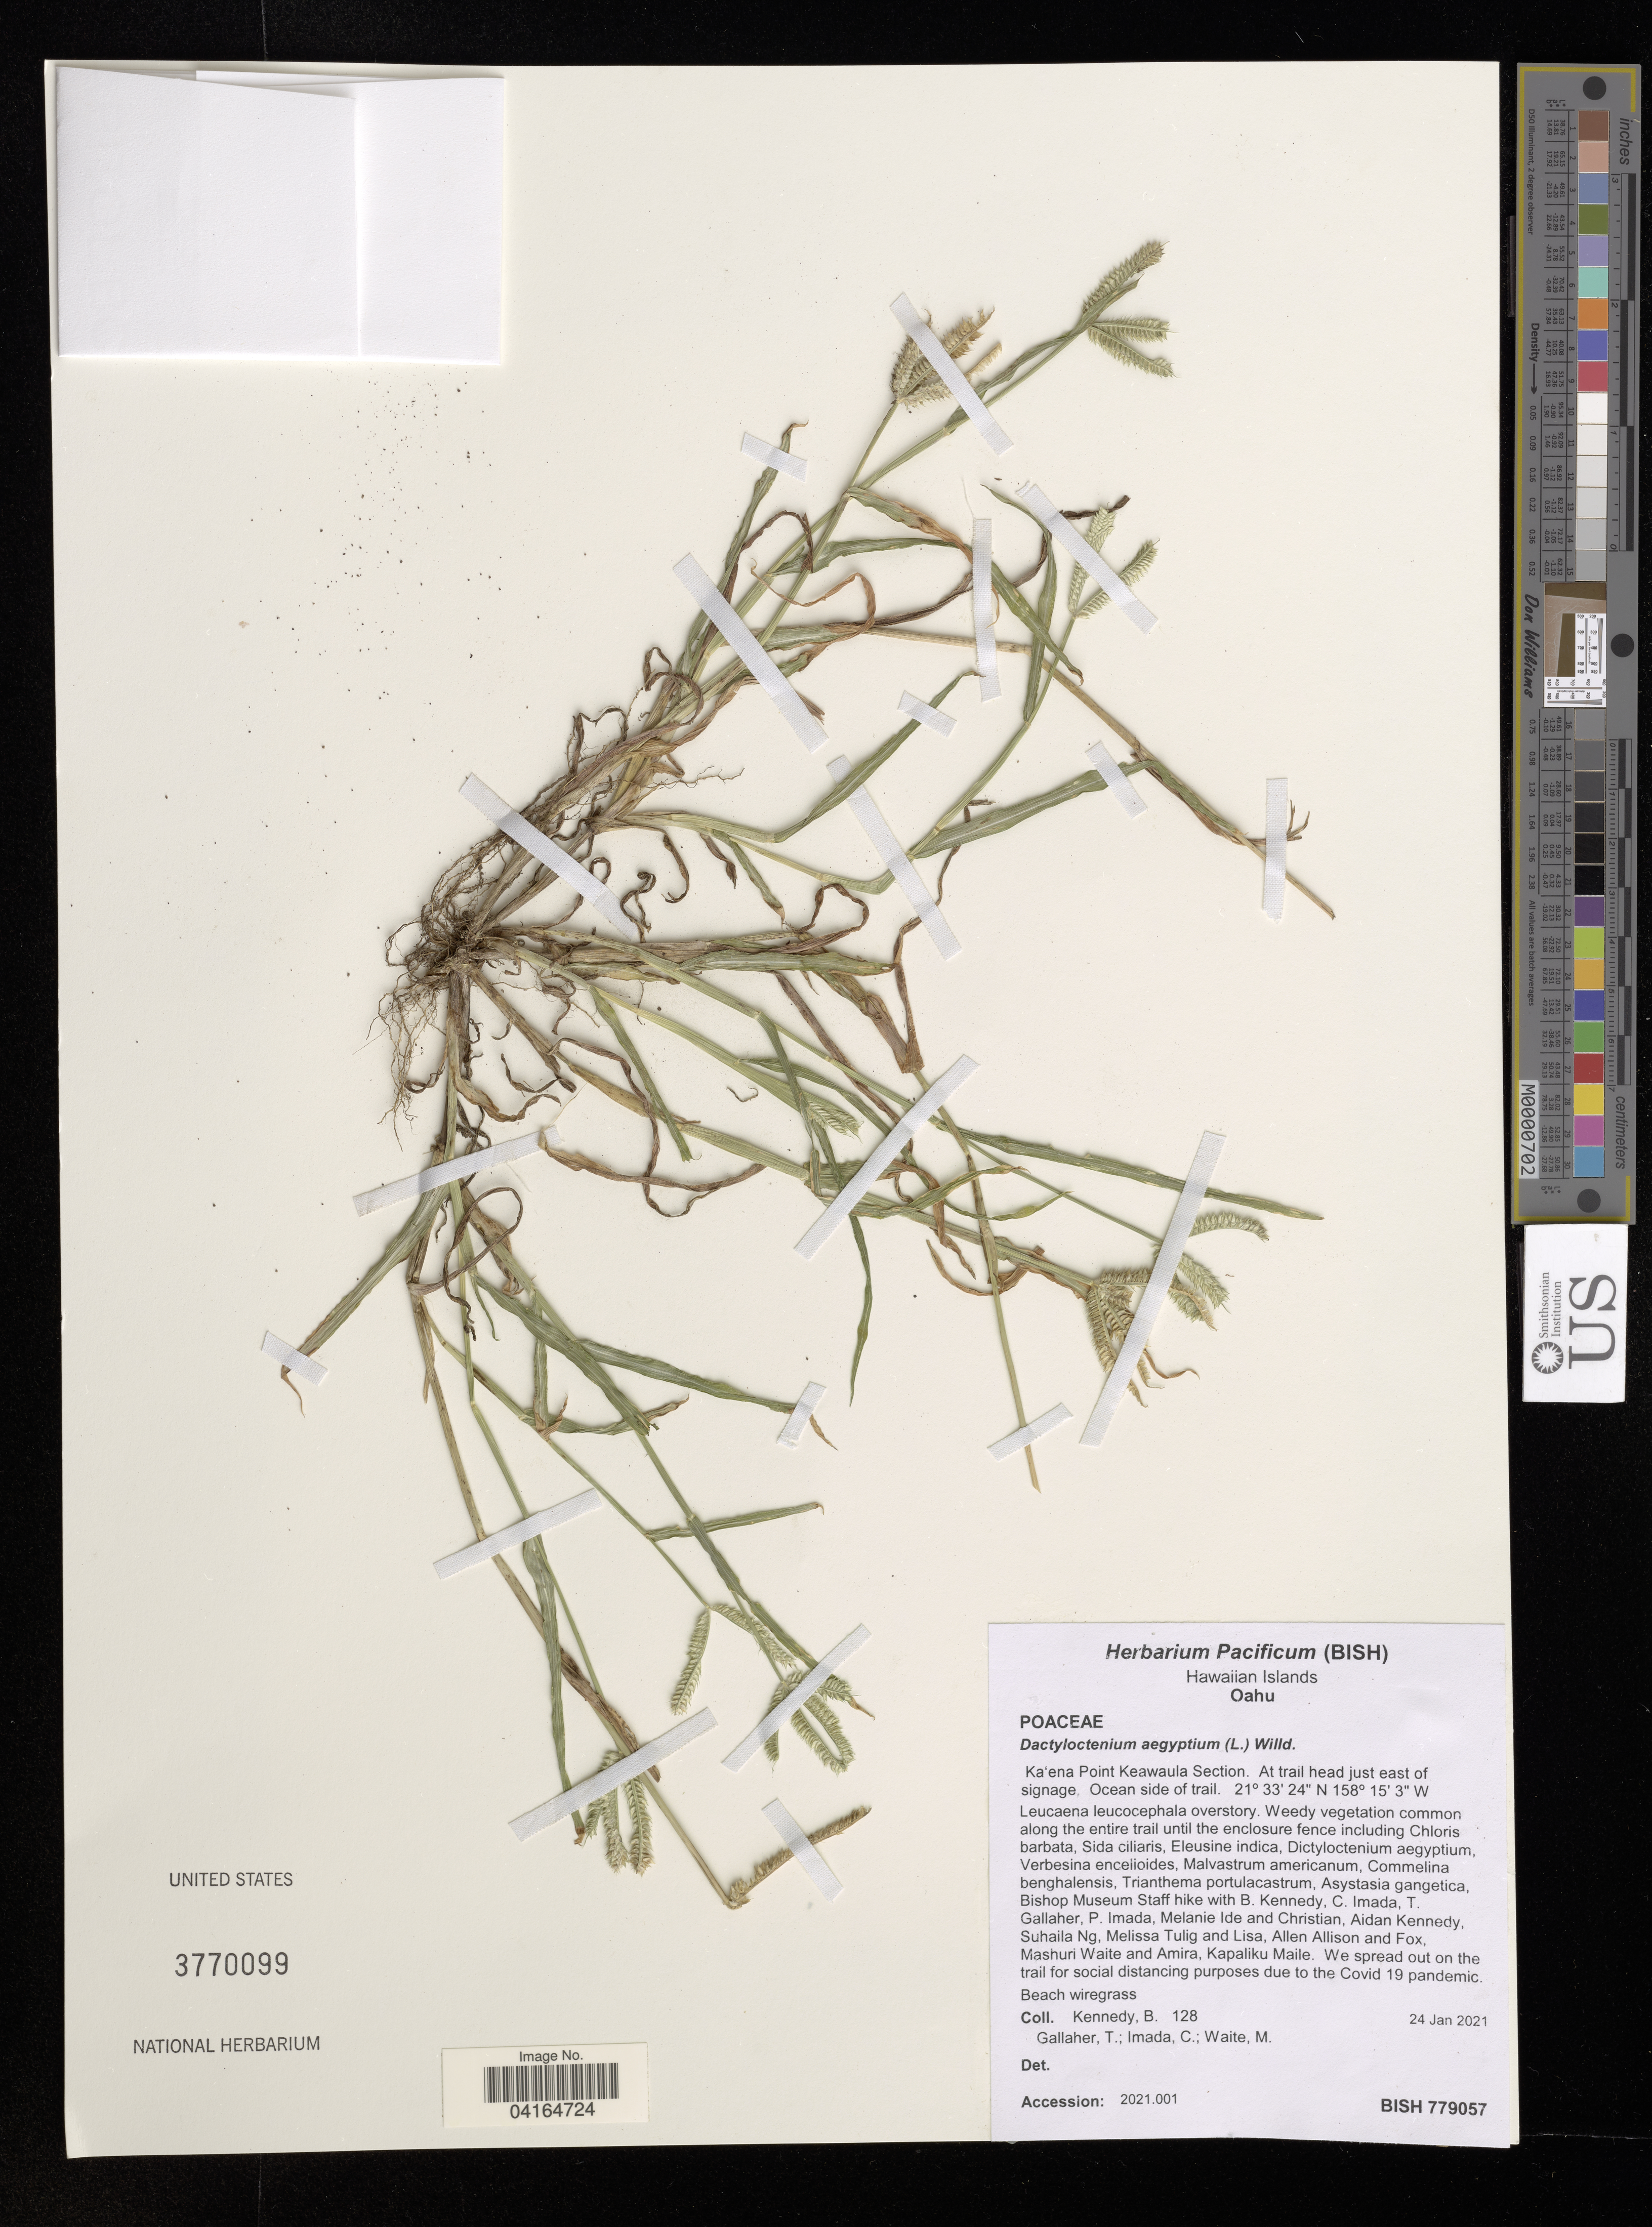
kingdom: Plantae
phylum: Tracheophyta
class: Liliopsida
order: Poales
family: Poaceae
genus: Dactyloctenium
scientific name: Dactyloctenium aegyptium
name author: (L.) Willd.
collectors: B. Kennedy, T. Gallaher, C. Imada & M. Waite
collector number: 128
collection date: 2021-01-24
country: United States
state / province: Hawaii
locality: Hawaiian Islands. Oahu. Ka'ena Point Keawaulu Section. At trail head just east of signage, Ocean side of trail.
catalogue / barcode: US 3770099